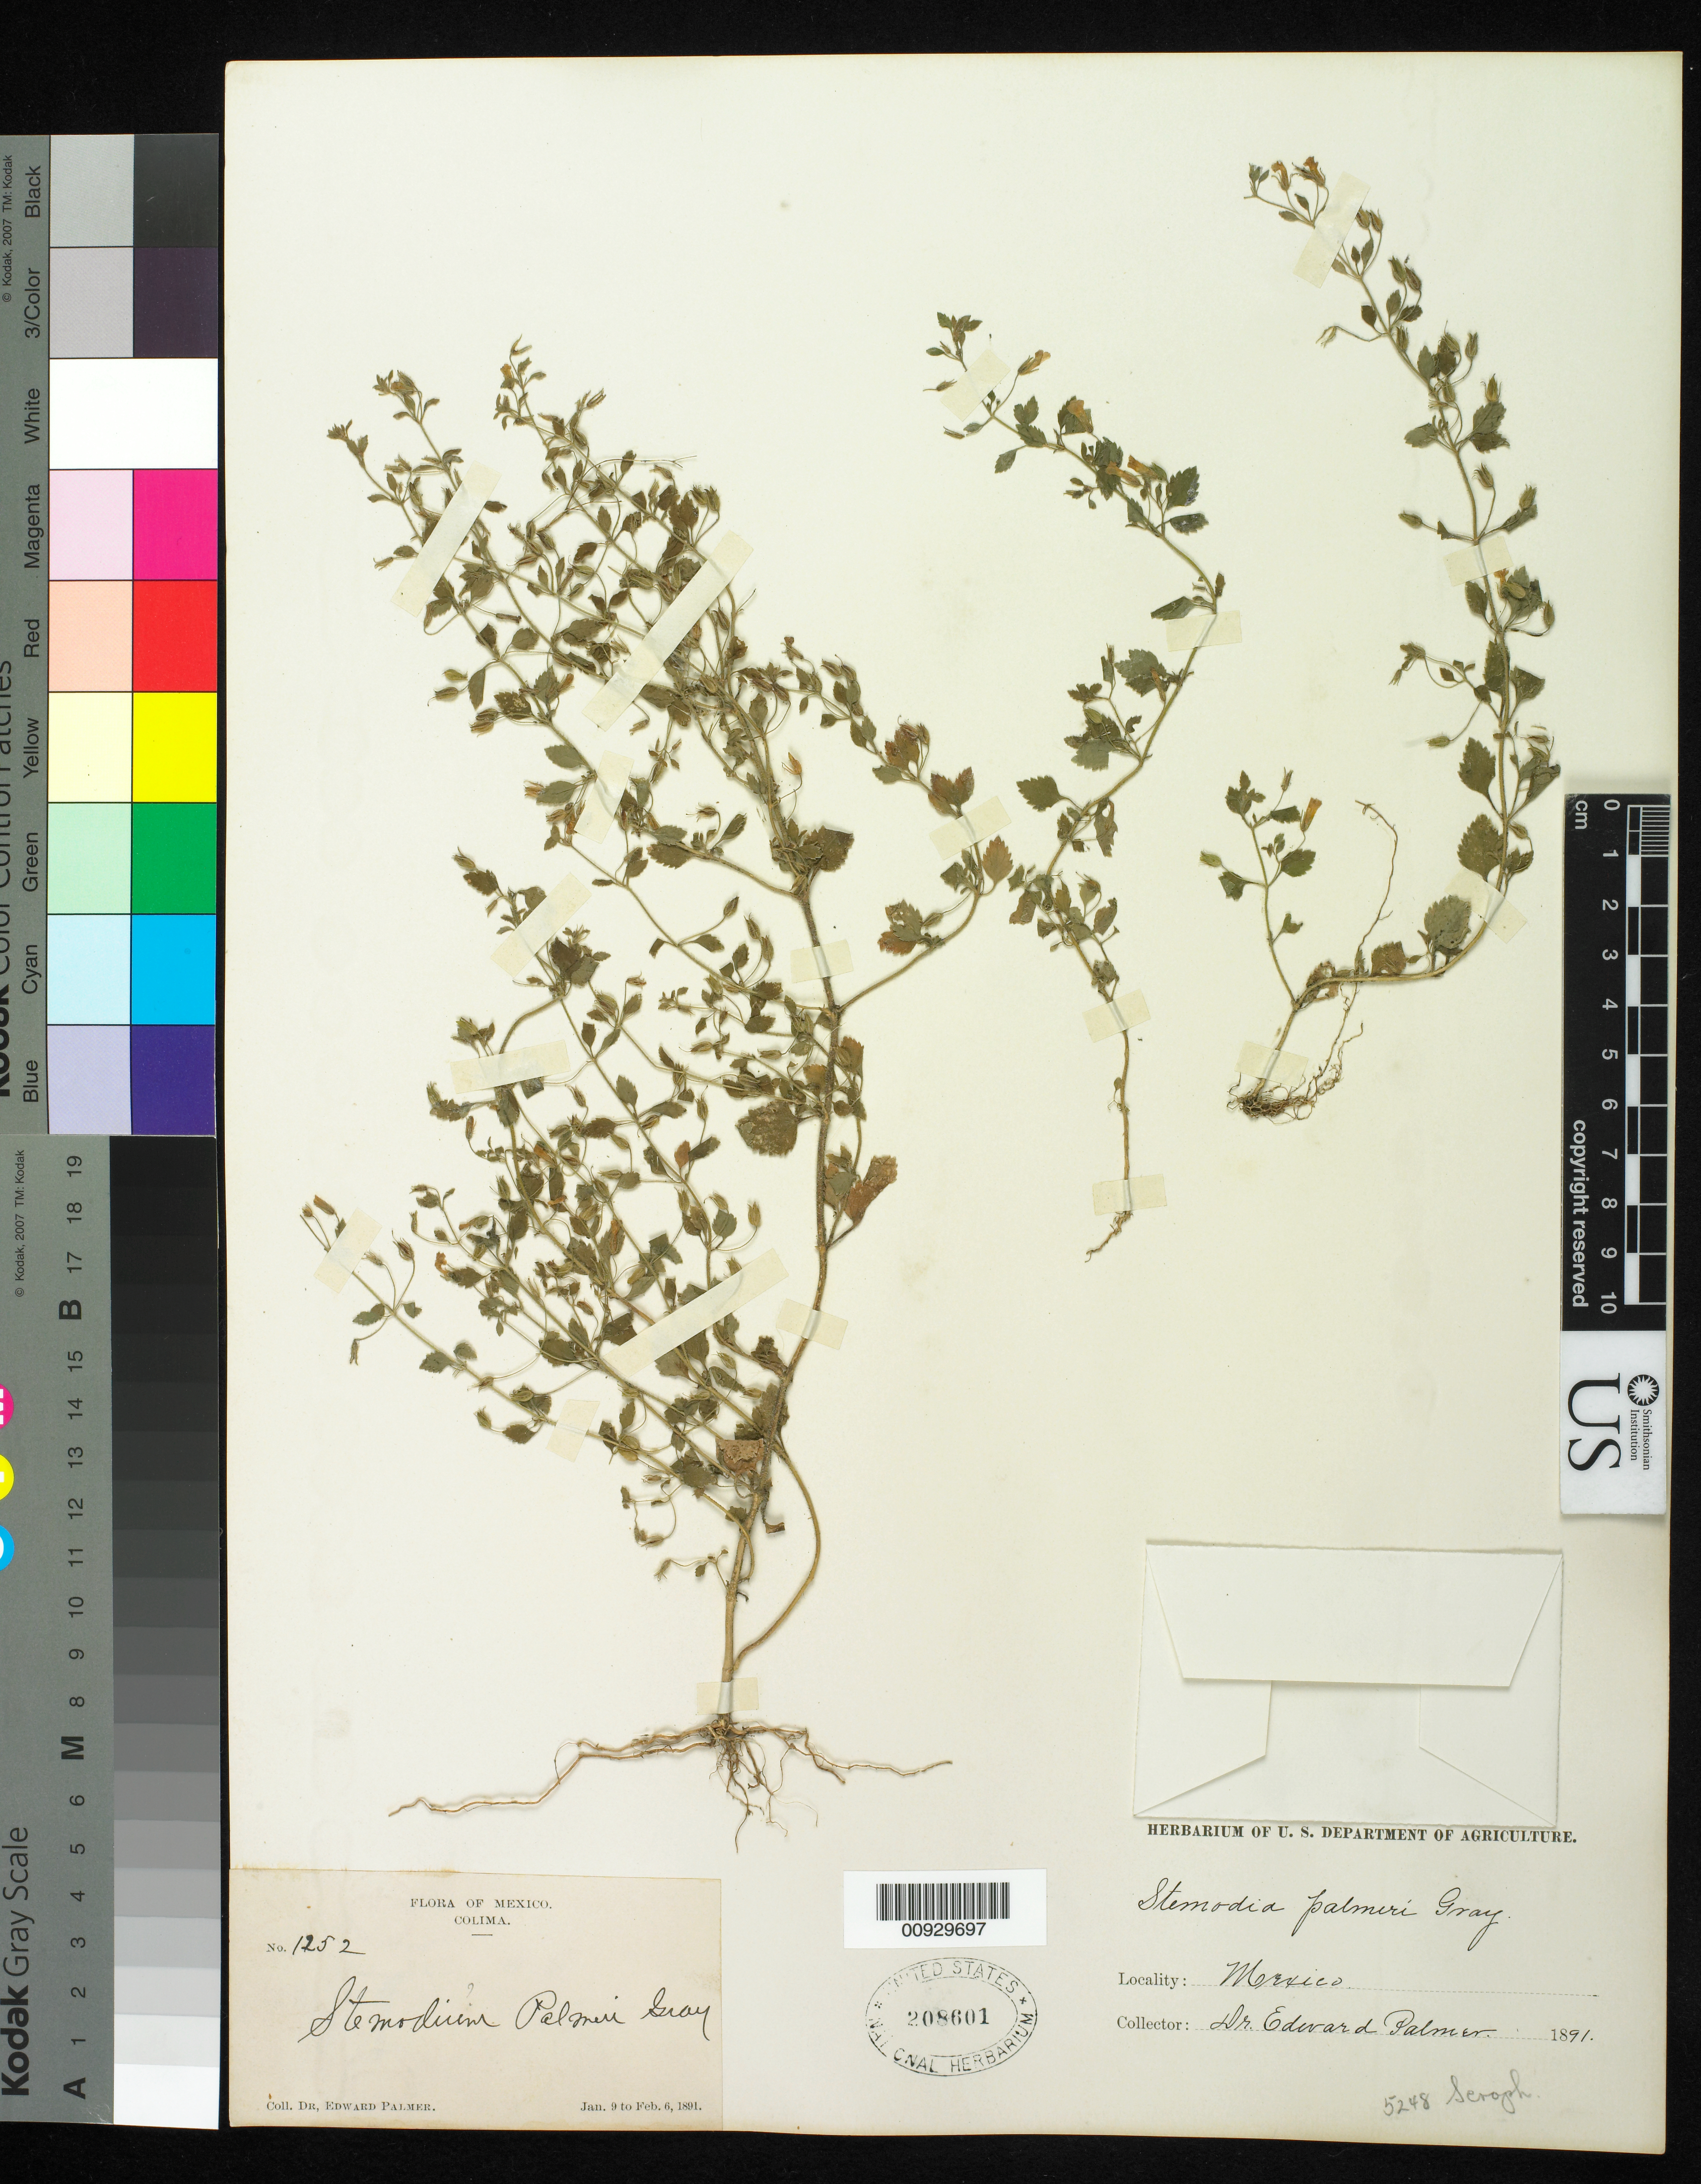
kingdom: Plantae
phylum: Tracheophyta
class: Magnoliopsida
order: Lamiales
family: Plantaginaceae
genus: Stemodia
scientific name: Stemodia palmeri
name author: A. Gray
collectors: E. Palmer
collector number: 1252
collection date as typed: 09 Jan 1891 to 06 Feb 1891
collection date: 1891-01-09/1891-02-06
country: Mexico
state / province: Colima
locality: State of Colima.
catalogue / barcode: US 208601